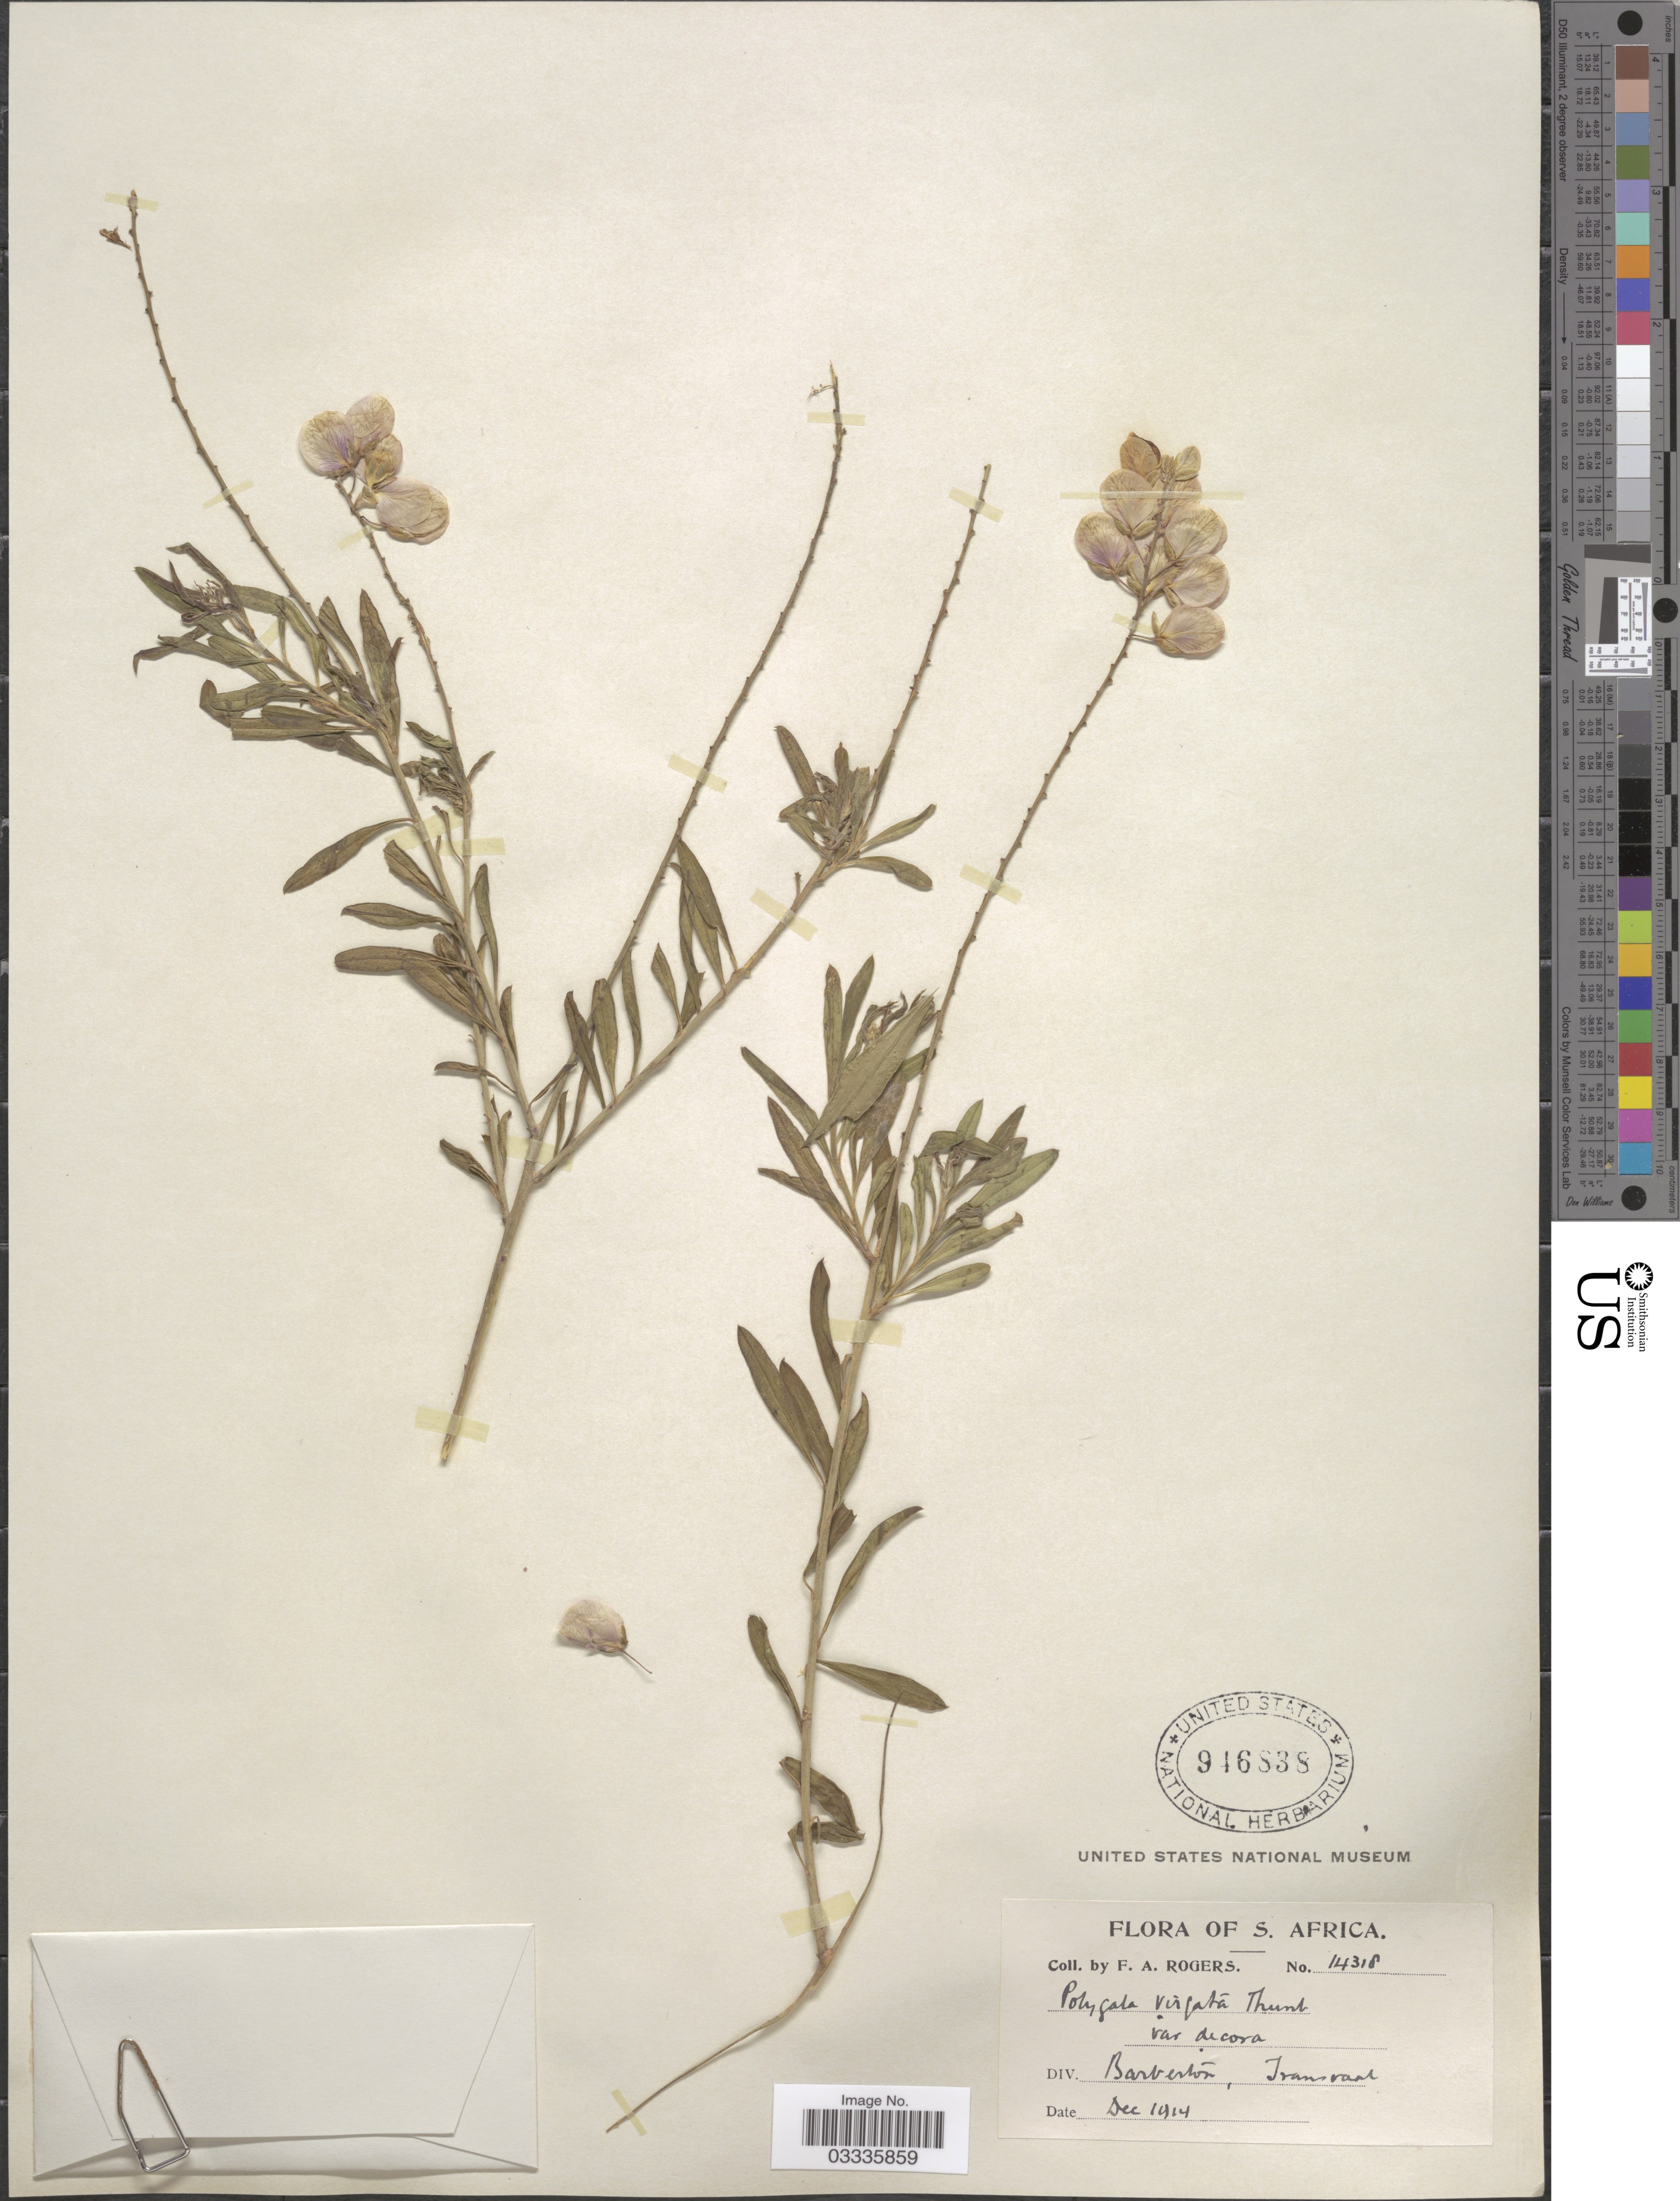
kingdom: Plantae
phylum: Tracheophyta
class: Magnoliopsida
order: Fabales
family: Polygalaceae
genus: Polygala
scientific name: Polygala virgata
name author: Thunb.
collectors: F. A. Rogers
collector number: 14318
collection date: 1914-12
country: South Africa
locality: Barberton, Transvaal.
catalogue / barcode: US 946838